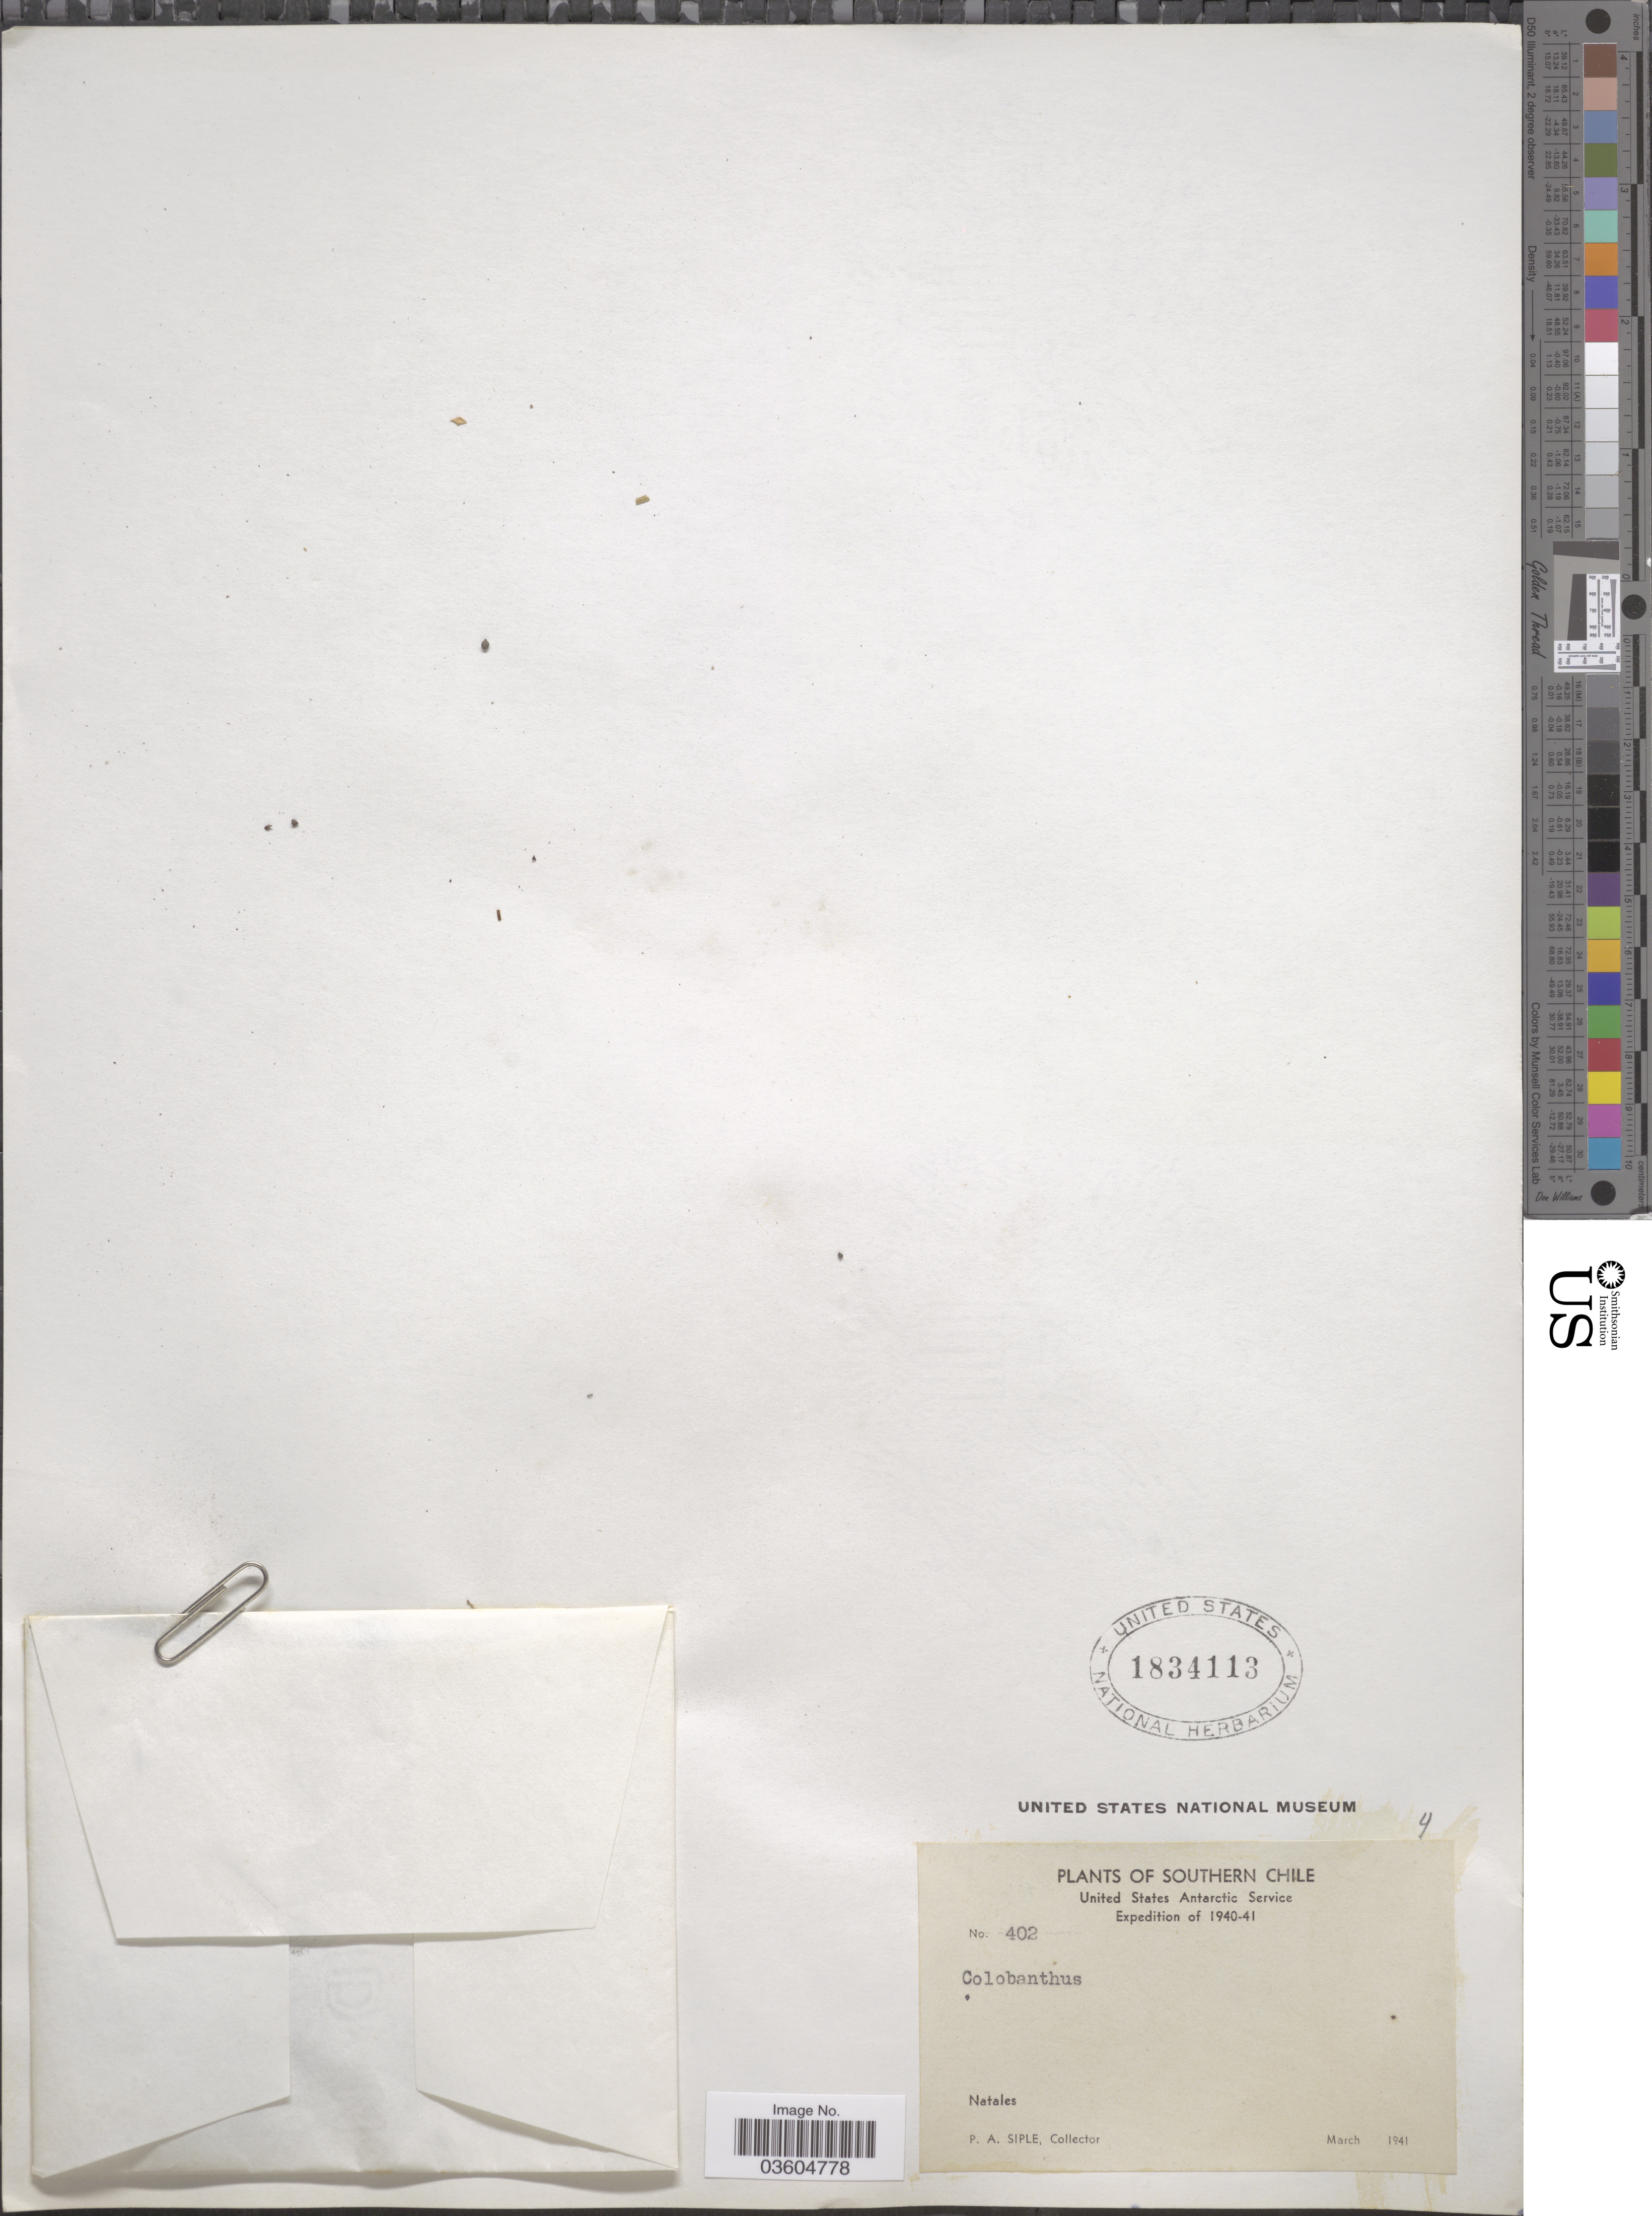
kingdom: Plantae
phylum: Tracheophyta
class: Magnoliopsida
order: Caryophyllales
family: Caryophyllaceae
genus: Colobanthus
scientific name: Colobanthus sp.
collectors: P. Siple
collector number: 402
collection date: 1941-03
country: Chile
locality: Southern Chile. Natales.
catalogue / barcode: US 1834113